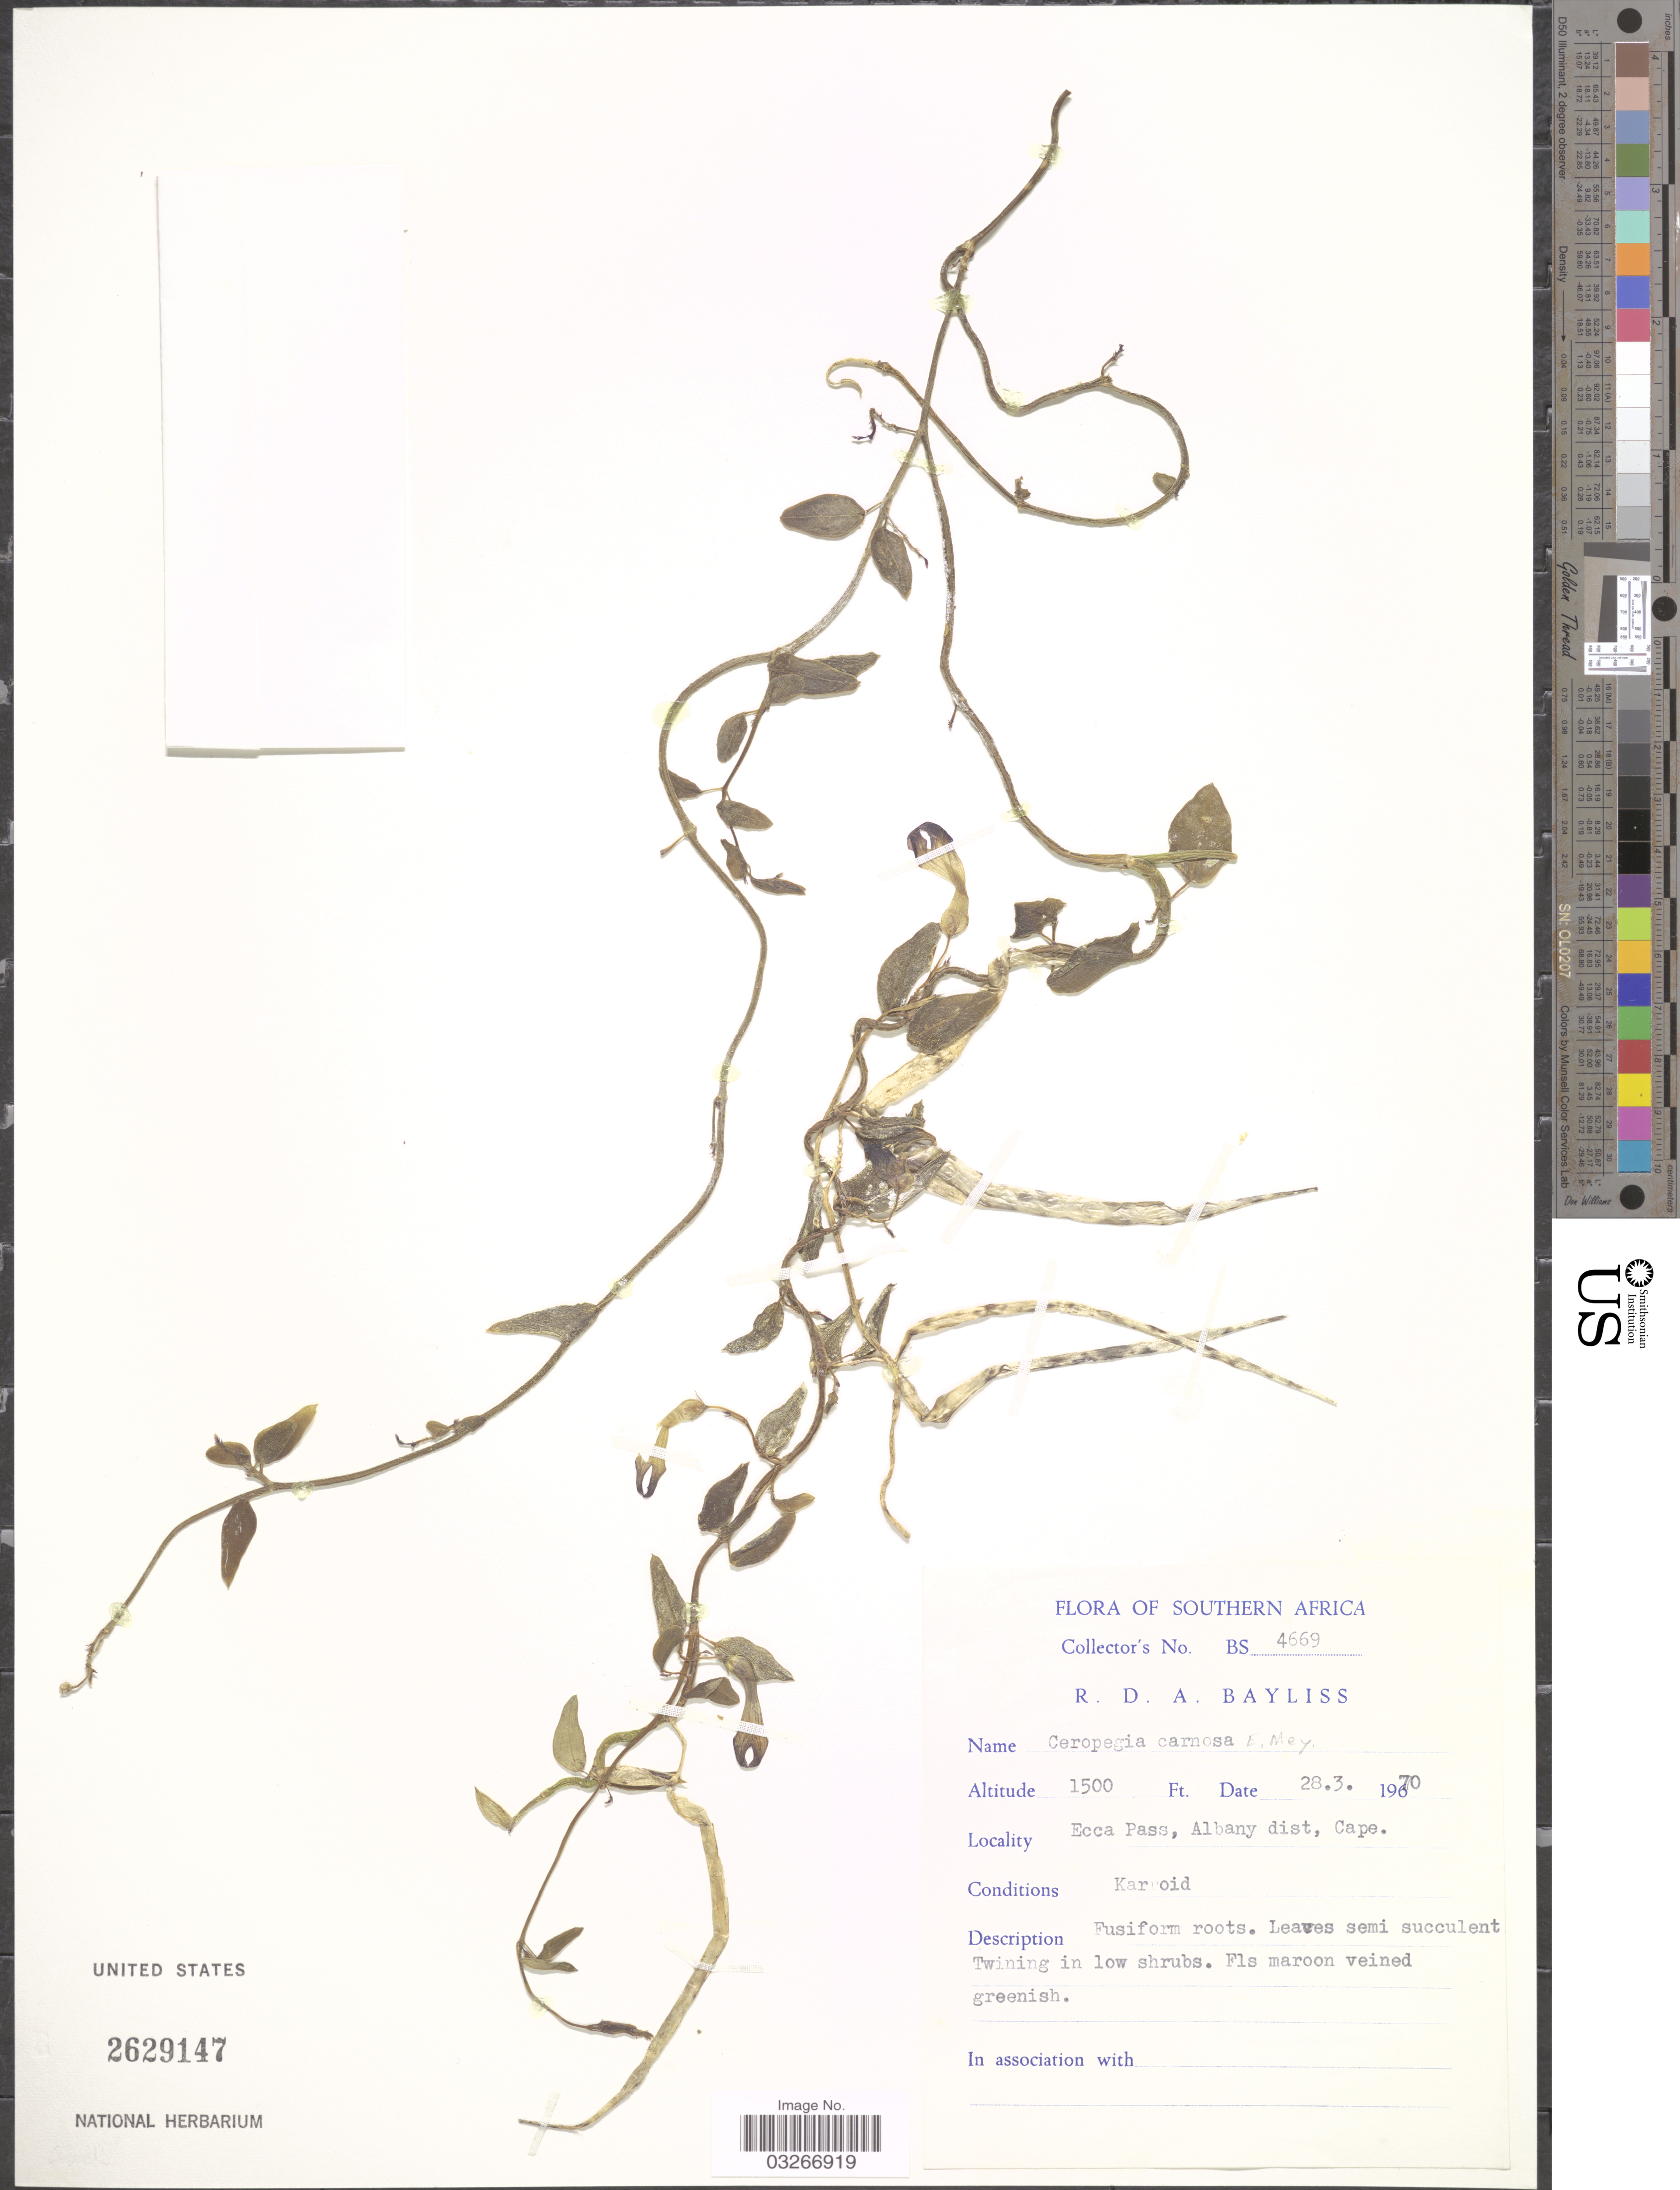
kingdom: Plantae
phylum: Tracheophyta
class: Magnoliopsida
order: Gentianales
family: Apocynaceae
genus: Ceropegia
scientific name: Ceropegia carnosa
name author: E. Mey.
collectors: R. Bayliss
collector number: BS4669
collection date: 1970-03-28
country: South Africa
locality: Southern Africa. Ecca Pass, Albany dist, Cape.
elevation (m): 457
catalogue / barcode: US 2629147